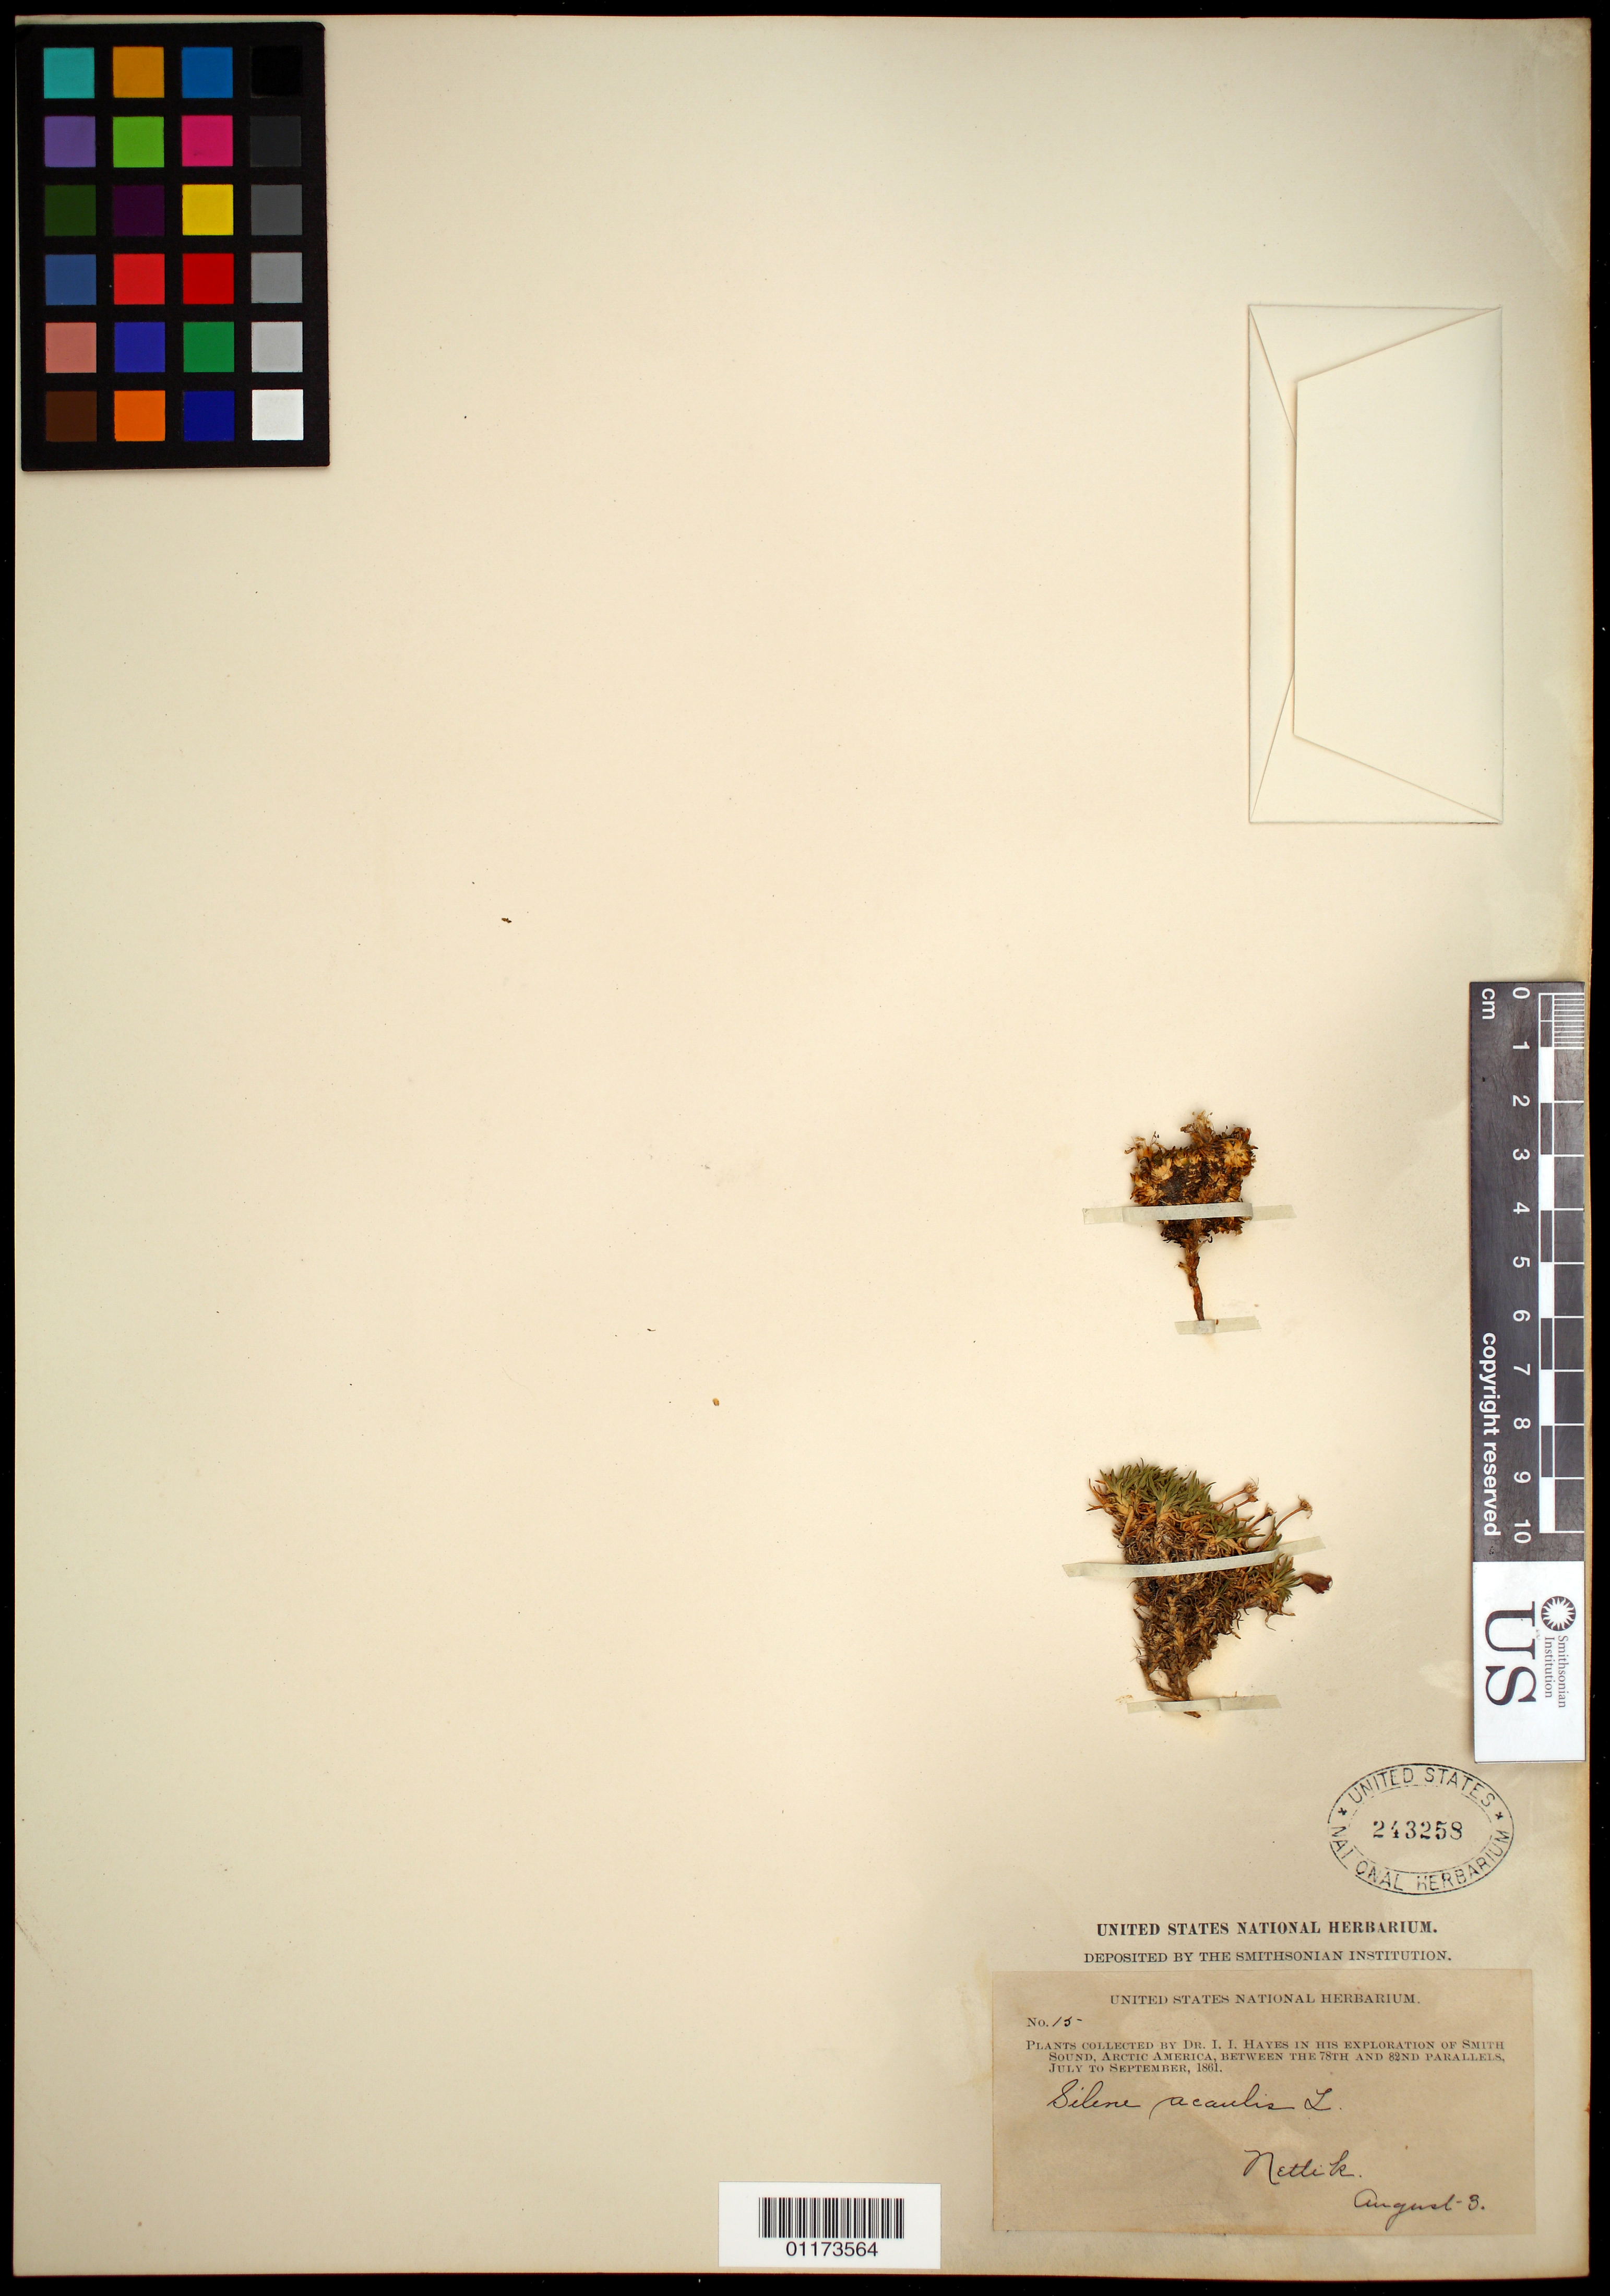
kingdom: Plantae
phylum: Tracheophyta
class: Magnoliopsida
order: Caryophyllales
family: Caryophyllaceae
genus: Silene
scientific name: Silene acaulis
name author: (L.) Jacq.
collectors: I. I. Hayes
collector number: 15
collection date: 1861-08-03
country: Canada / United States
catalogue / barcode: US 243258